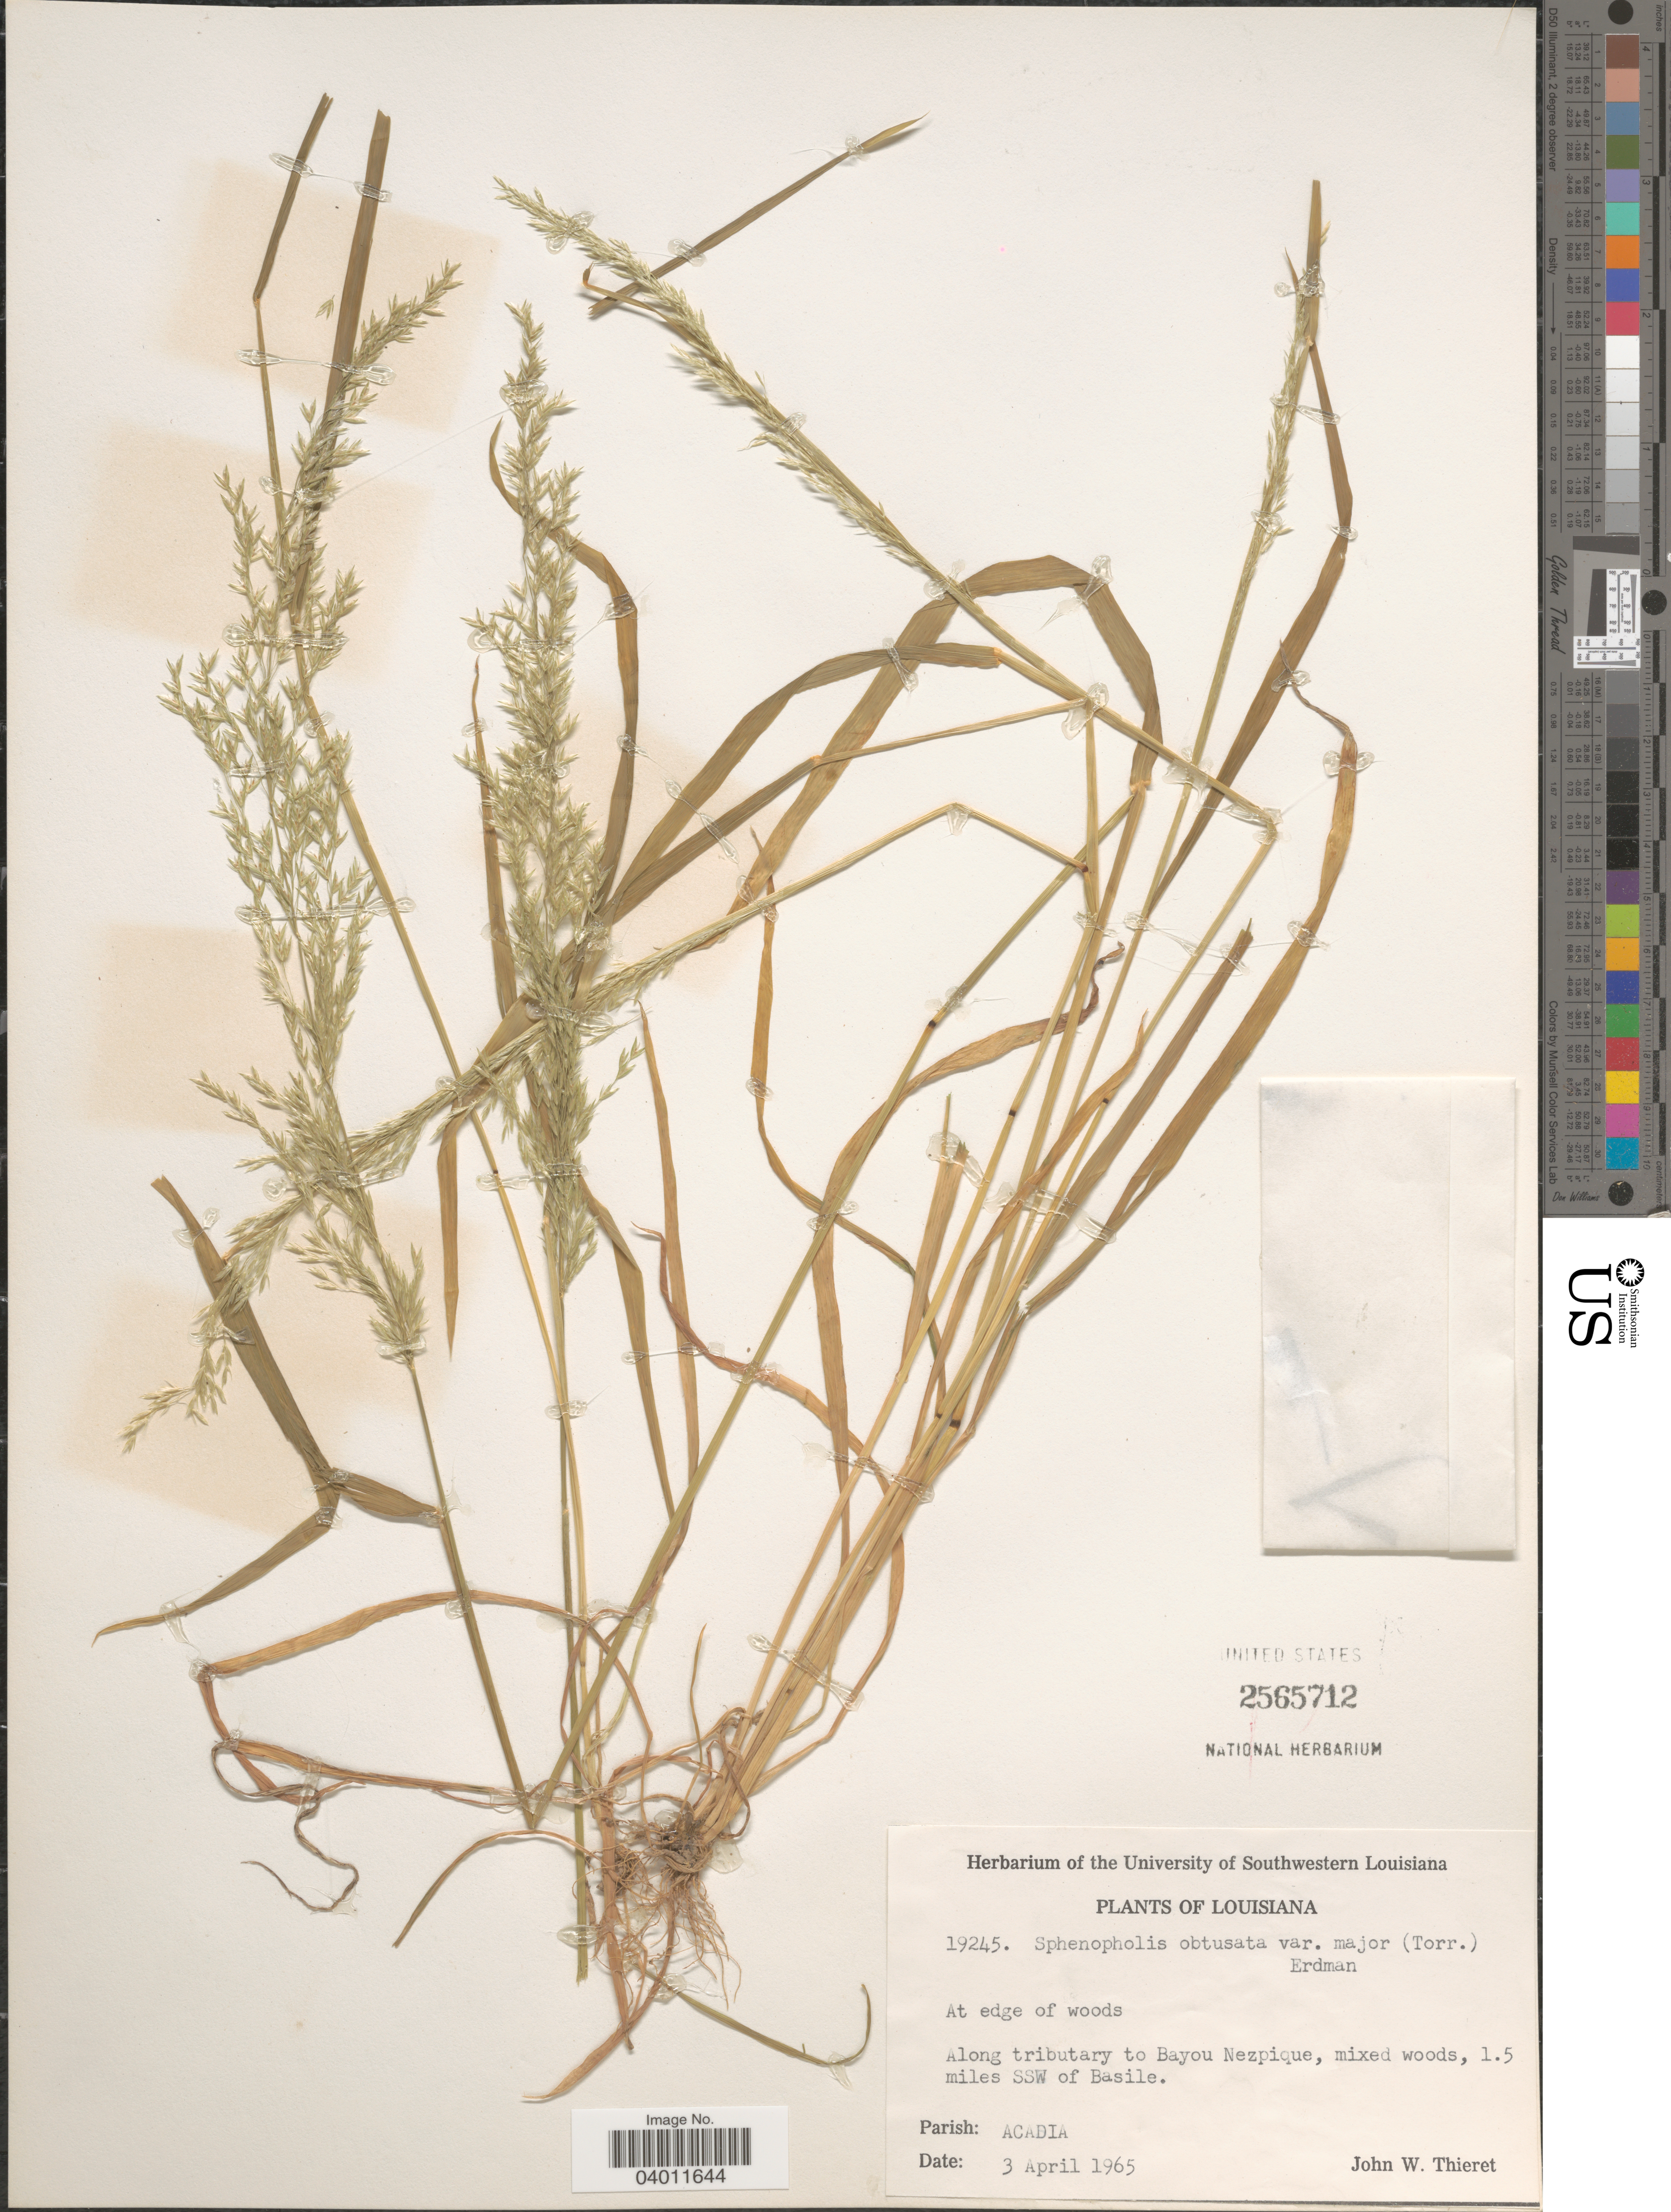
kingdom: Plantae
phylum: Tracheophyta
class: Liliopsida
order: Poales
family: Poaceae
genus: Sphenopholis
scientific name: Sphenopholis obtusata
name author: (Michx.) Scribn.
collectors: J. W. Thieret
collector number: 19245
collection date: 1965-04-03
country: United States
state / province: Louisiana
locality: At edge of woods. Along tributary to Bayou Nezpique, mixed woods, 1.5 miles SSW of Basile. Parish: Acadia.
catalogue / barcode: US 2565712